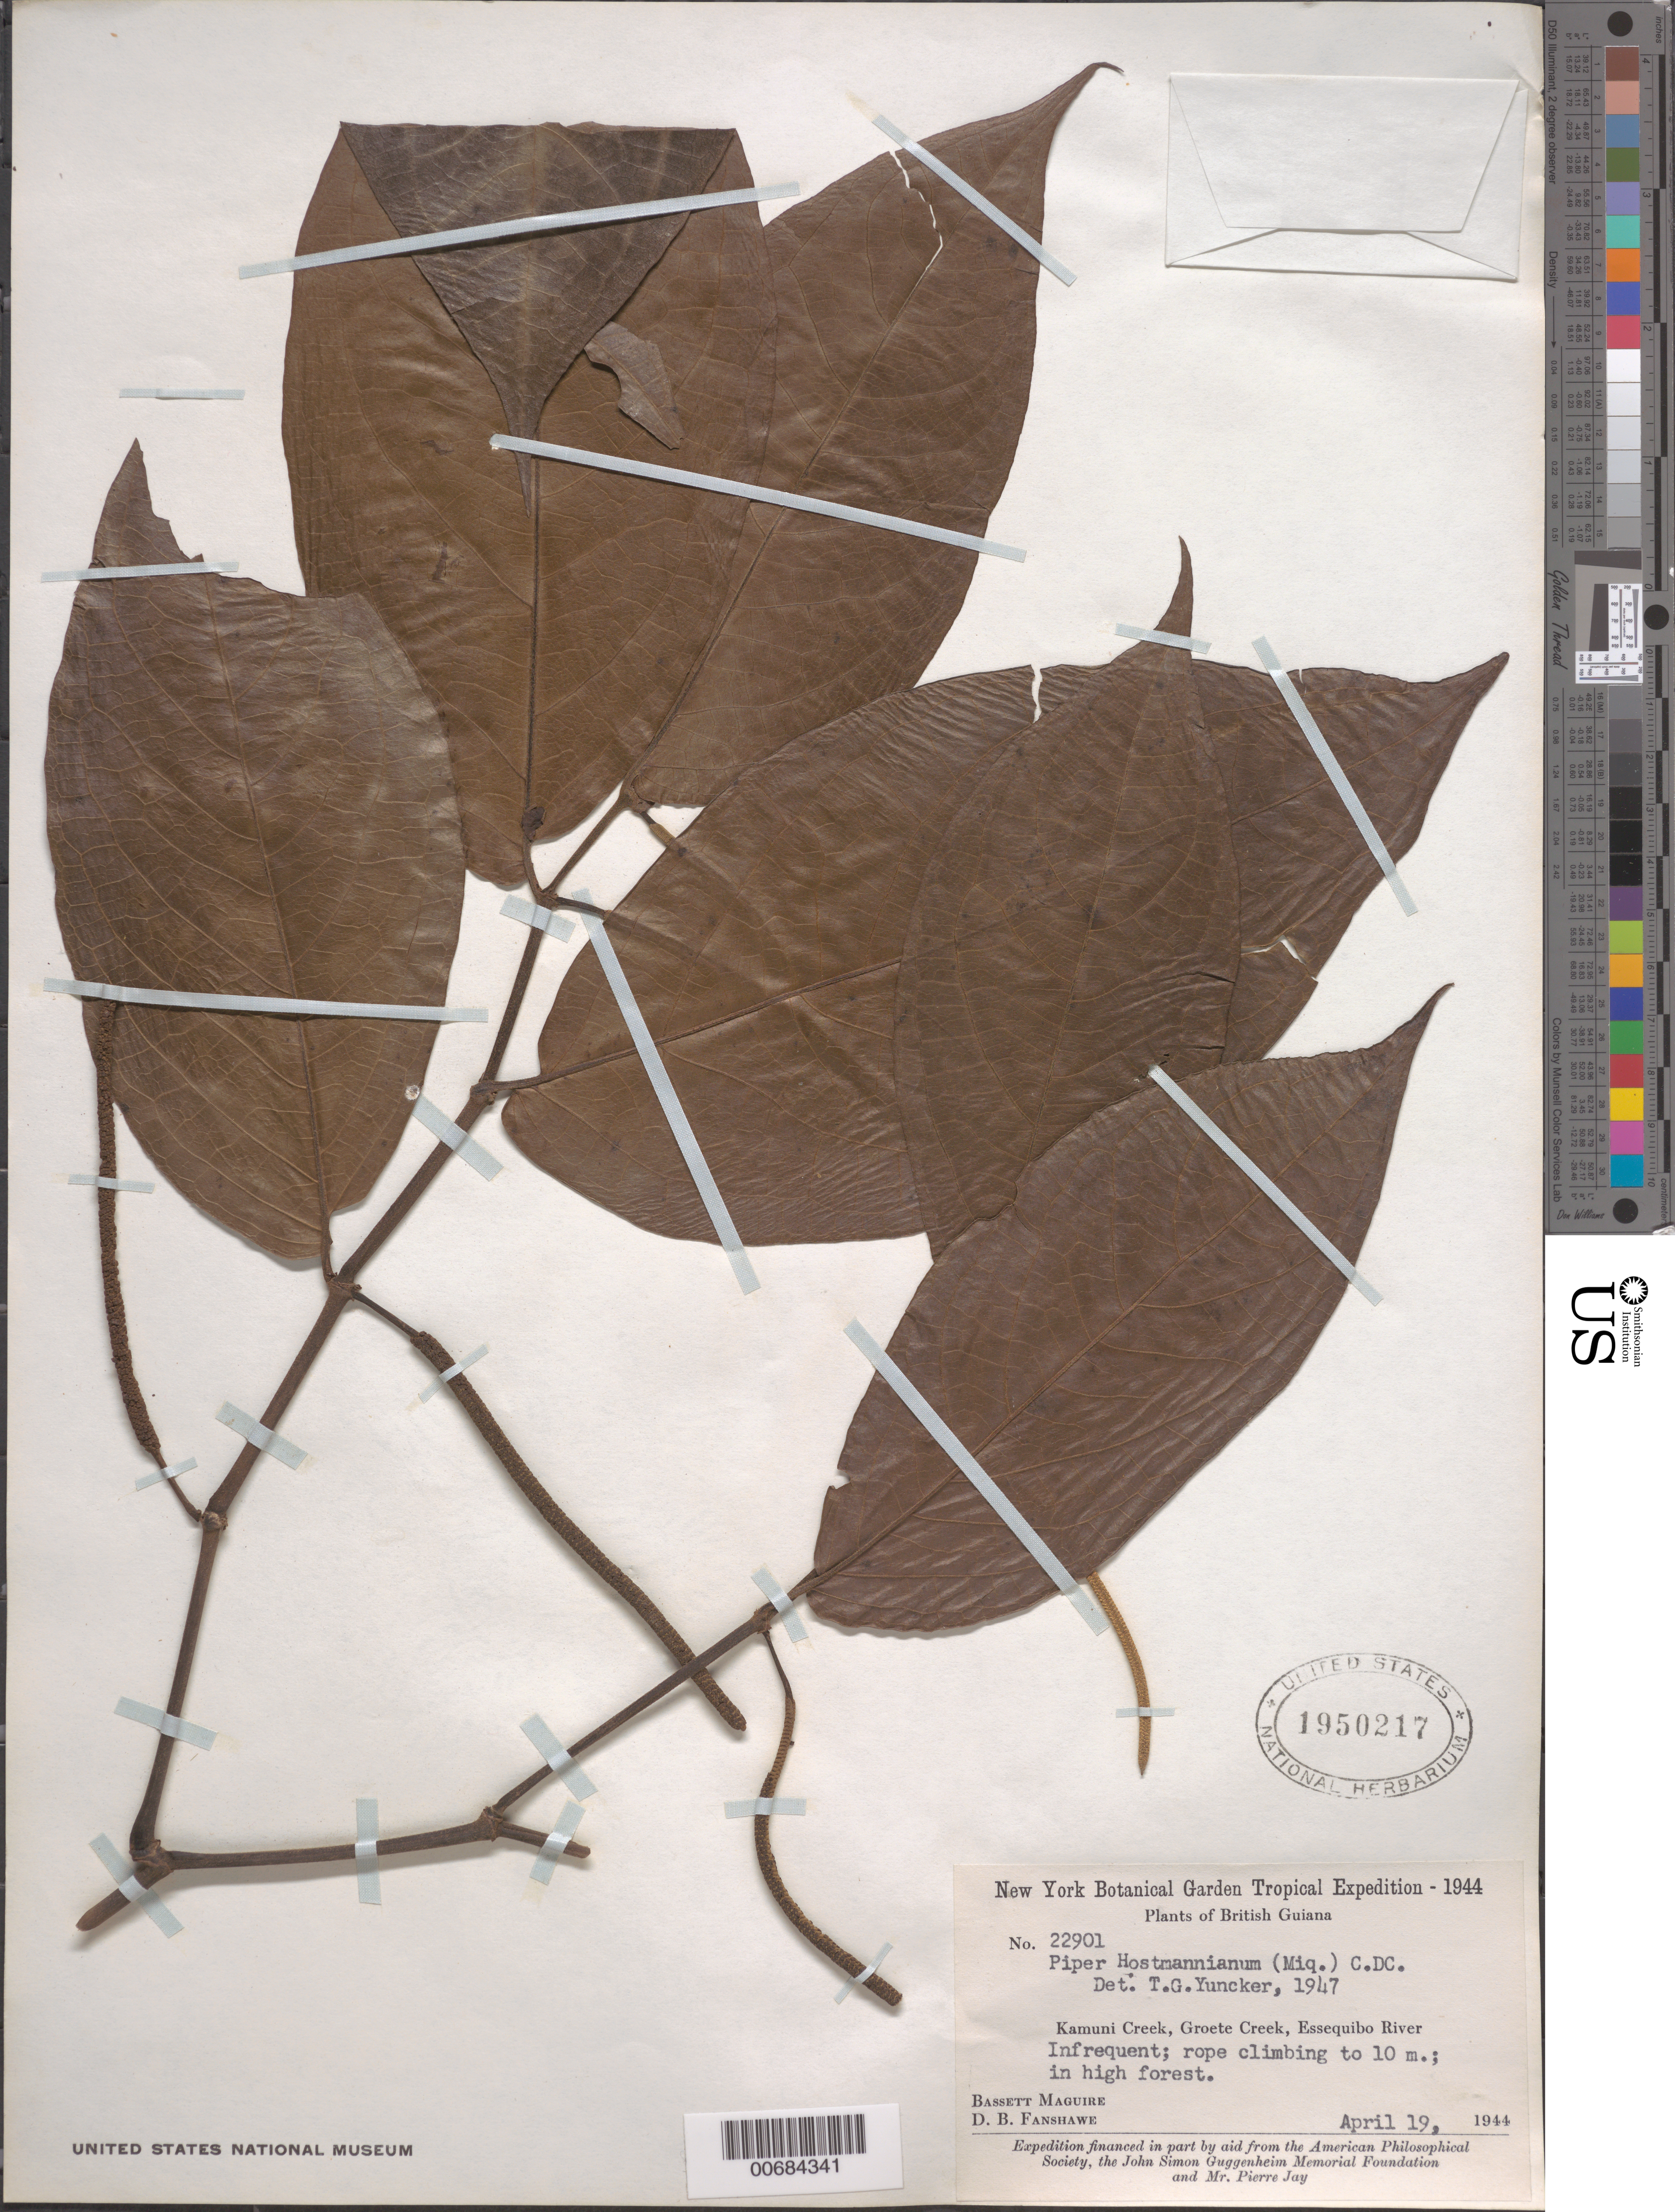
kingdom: Plantae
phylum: Tracheophyta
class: Magnoliopsida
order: Piperales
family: Piperaceae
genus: Piper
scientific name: Piper hostmannianum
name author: (Miq.) C. DC.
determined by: Yuncker, T. G.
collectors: B. Maguire & D. B. Fanshawe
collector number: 22901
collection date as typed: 19-Apr-44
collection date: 1944-04-19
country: Guyana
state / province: Essequibo Isl-W. Demerara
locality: Kamuni Creek, Groete Creek, Essequibo River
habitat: High forest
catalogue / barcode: US 1950217